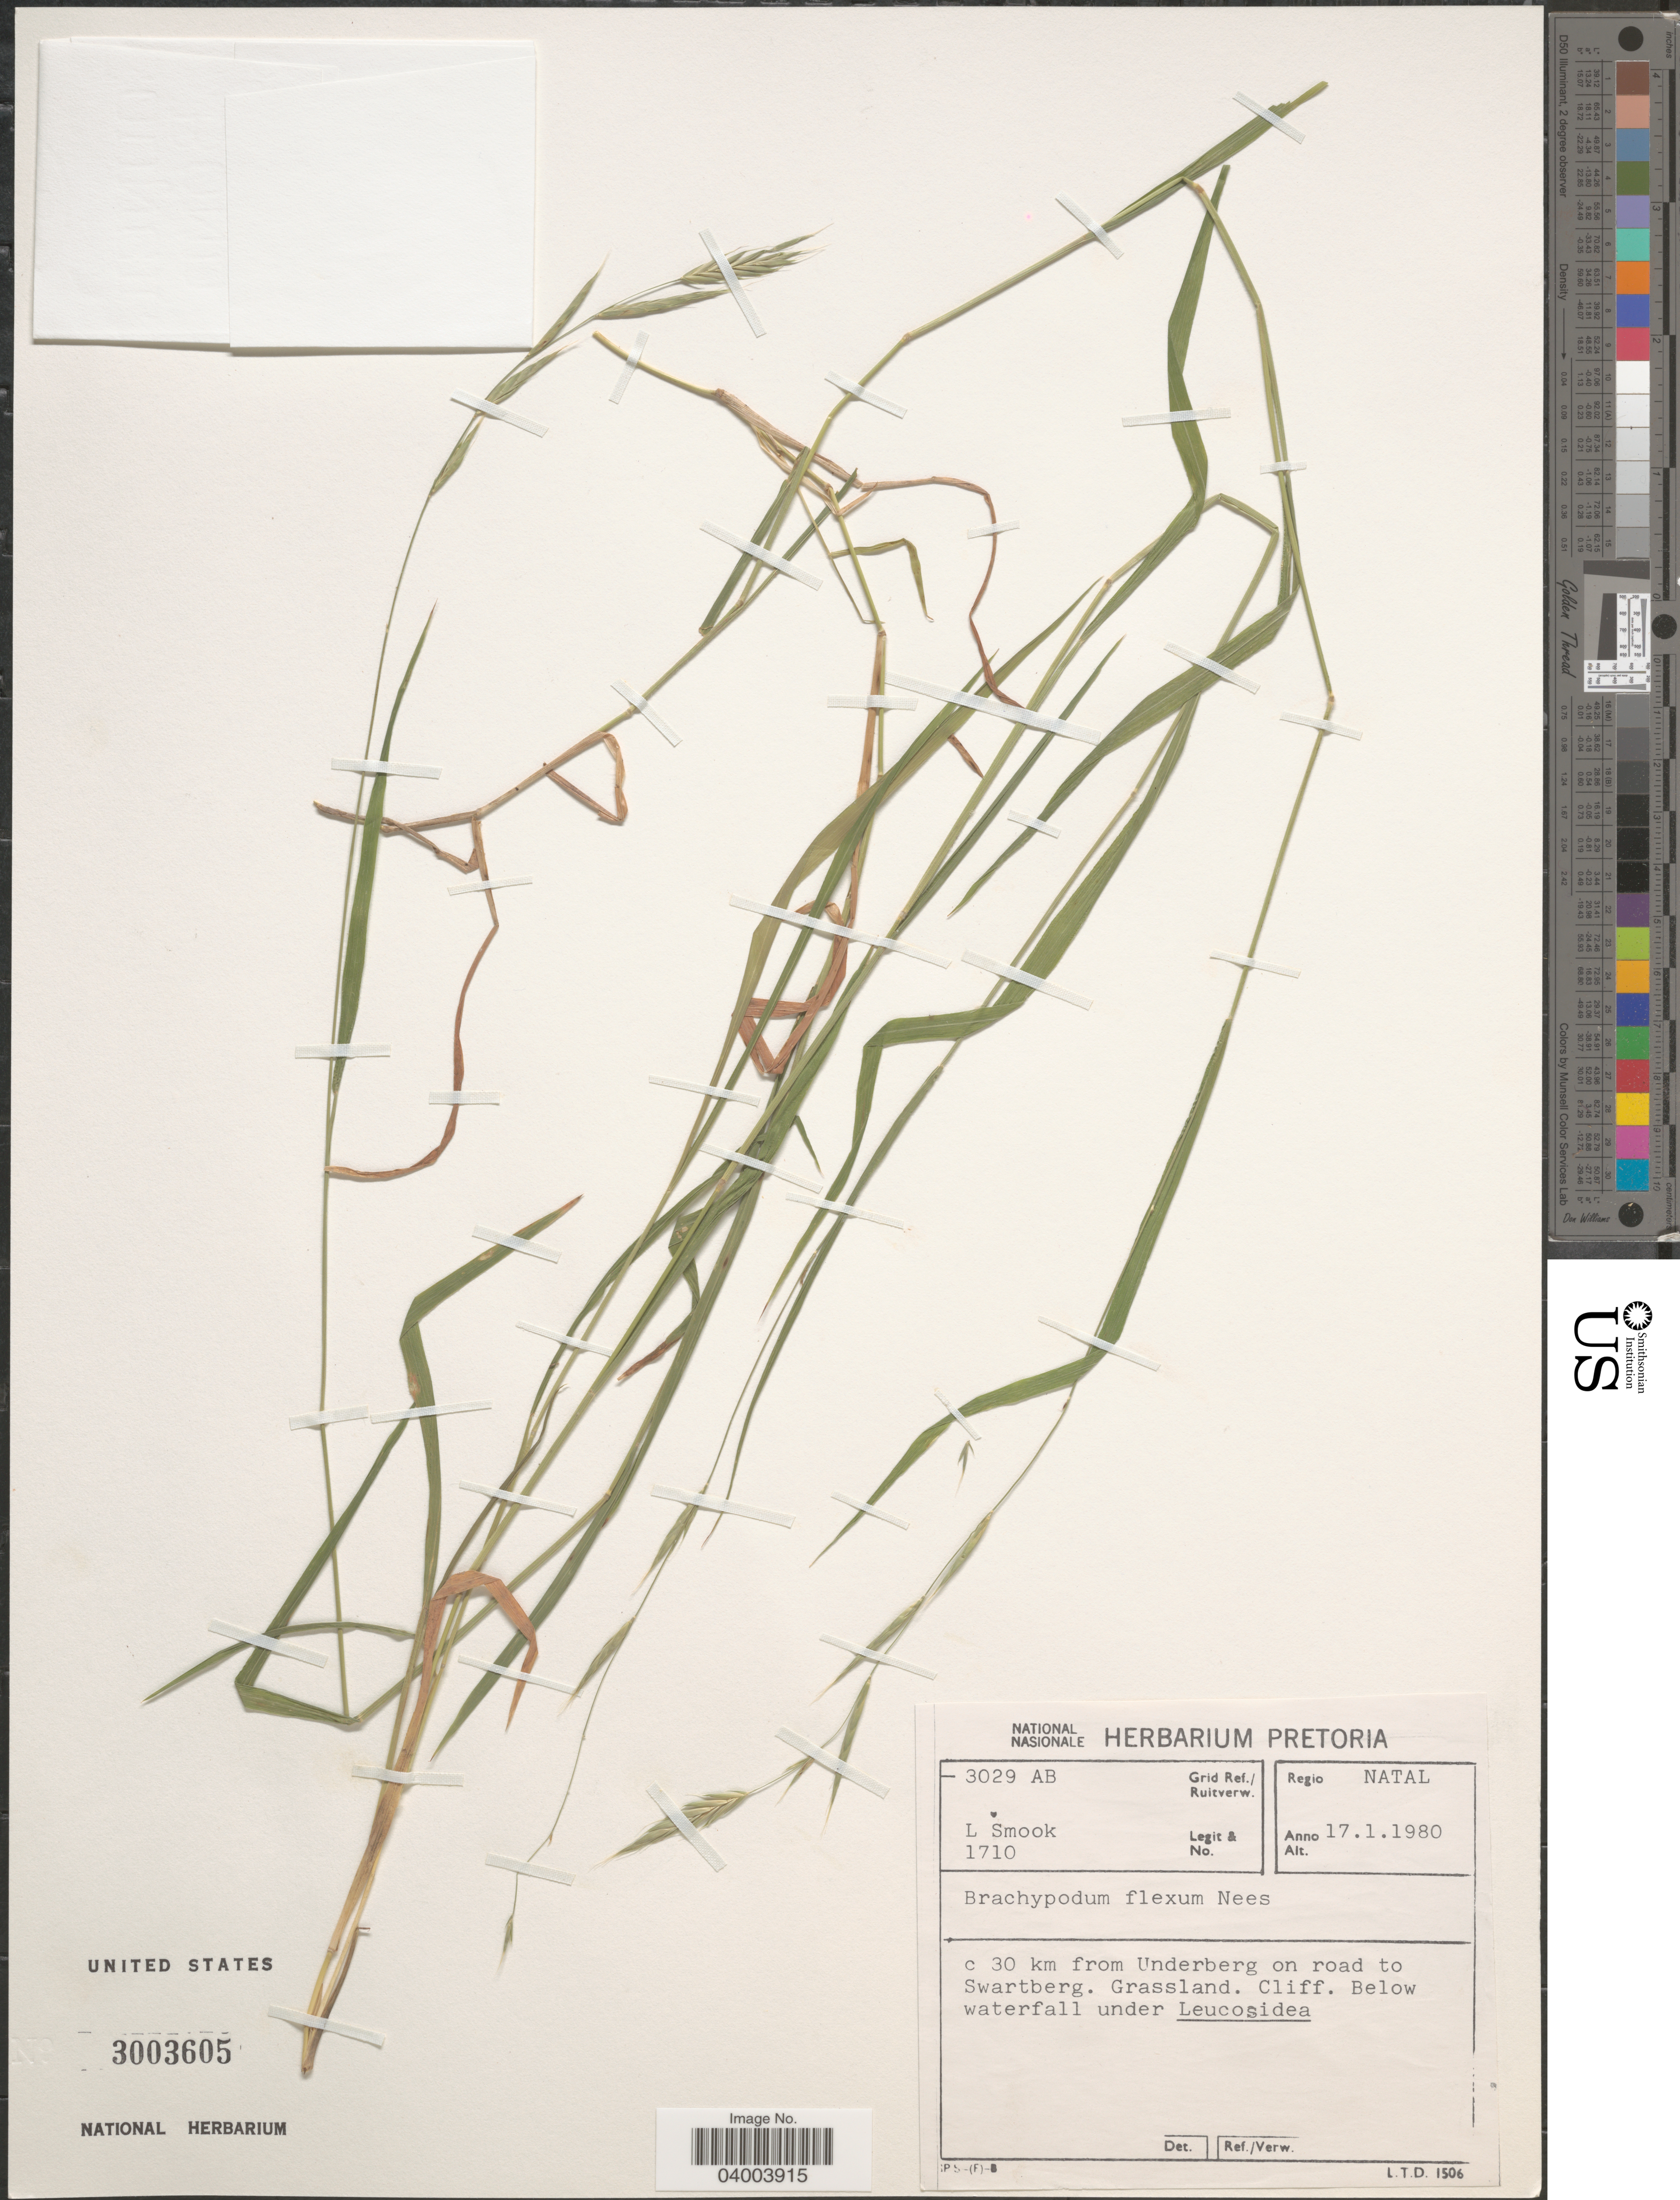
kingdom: Plantae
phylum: Tracheophyta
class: Liliopsida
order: Poales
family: Poaceae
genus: Brachypodium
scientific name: Brachypodium flexum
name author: Nees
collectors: L. Smook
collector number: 1710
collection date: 1980-01-17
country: South Africa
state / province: KwaZulu-Natal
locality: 3029 AB Grid Ref./Ruitverw. Regio Natal. C 30 km from Underberg on road to Swartberg.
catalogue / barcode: US 3003605